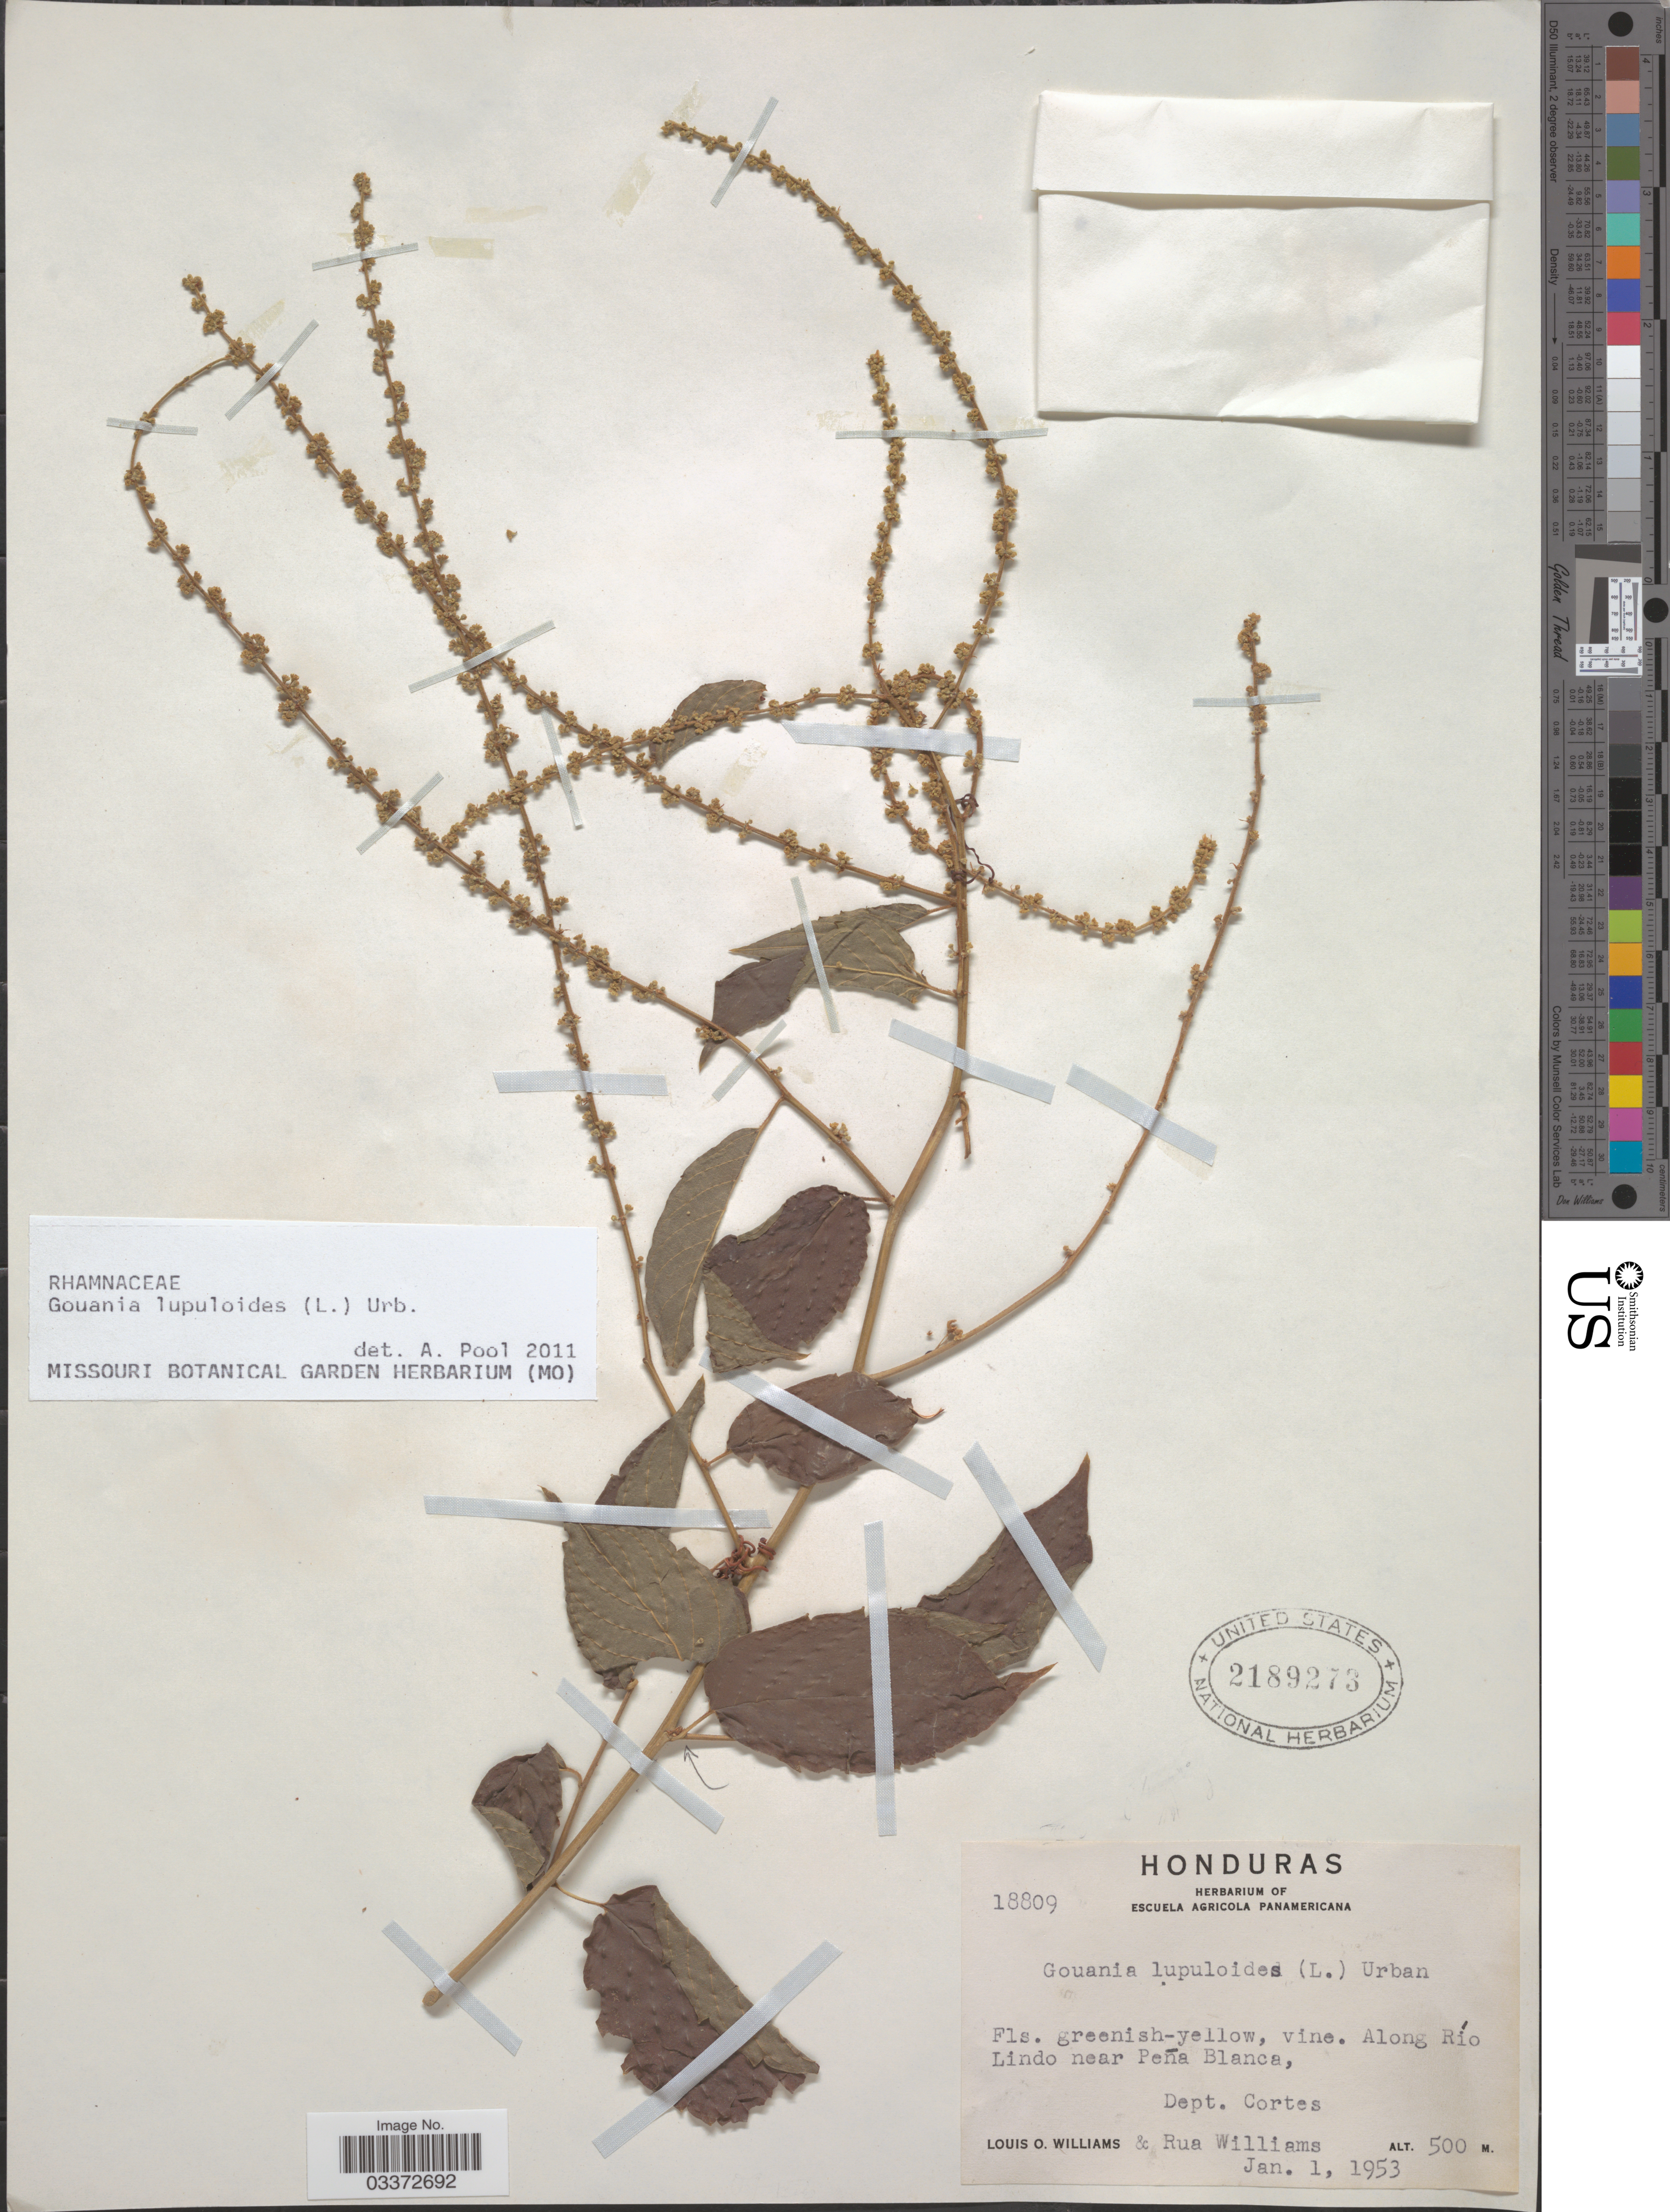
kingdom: Plantae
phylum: Tracheophyta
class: Magnoliopsida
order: Rosales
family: Rhamnaceae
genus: Gouania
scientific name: Gouania lupuloides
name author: (L.) Urb.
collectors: L. O. Williams & R. P. Williams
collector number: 18809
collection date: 1953-01-01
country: Honduras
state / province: Cortés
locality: Along Río Lindo near Peña Blanca, Dept. Cortes.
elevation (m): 500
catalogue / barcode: US 2189273